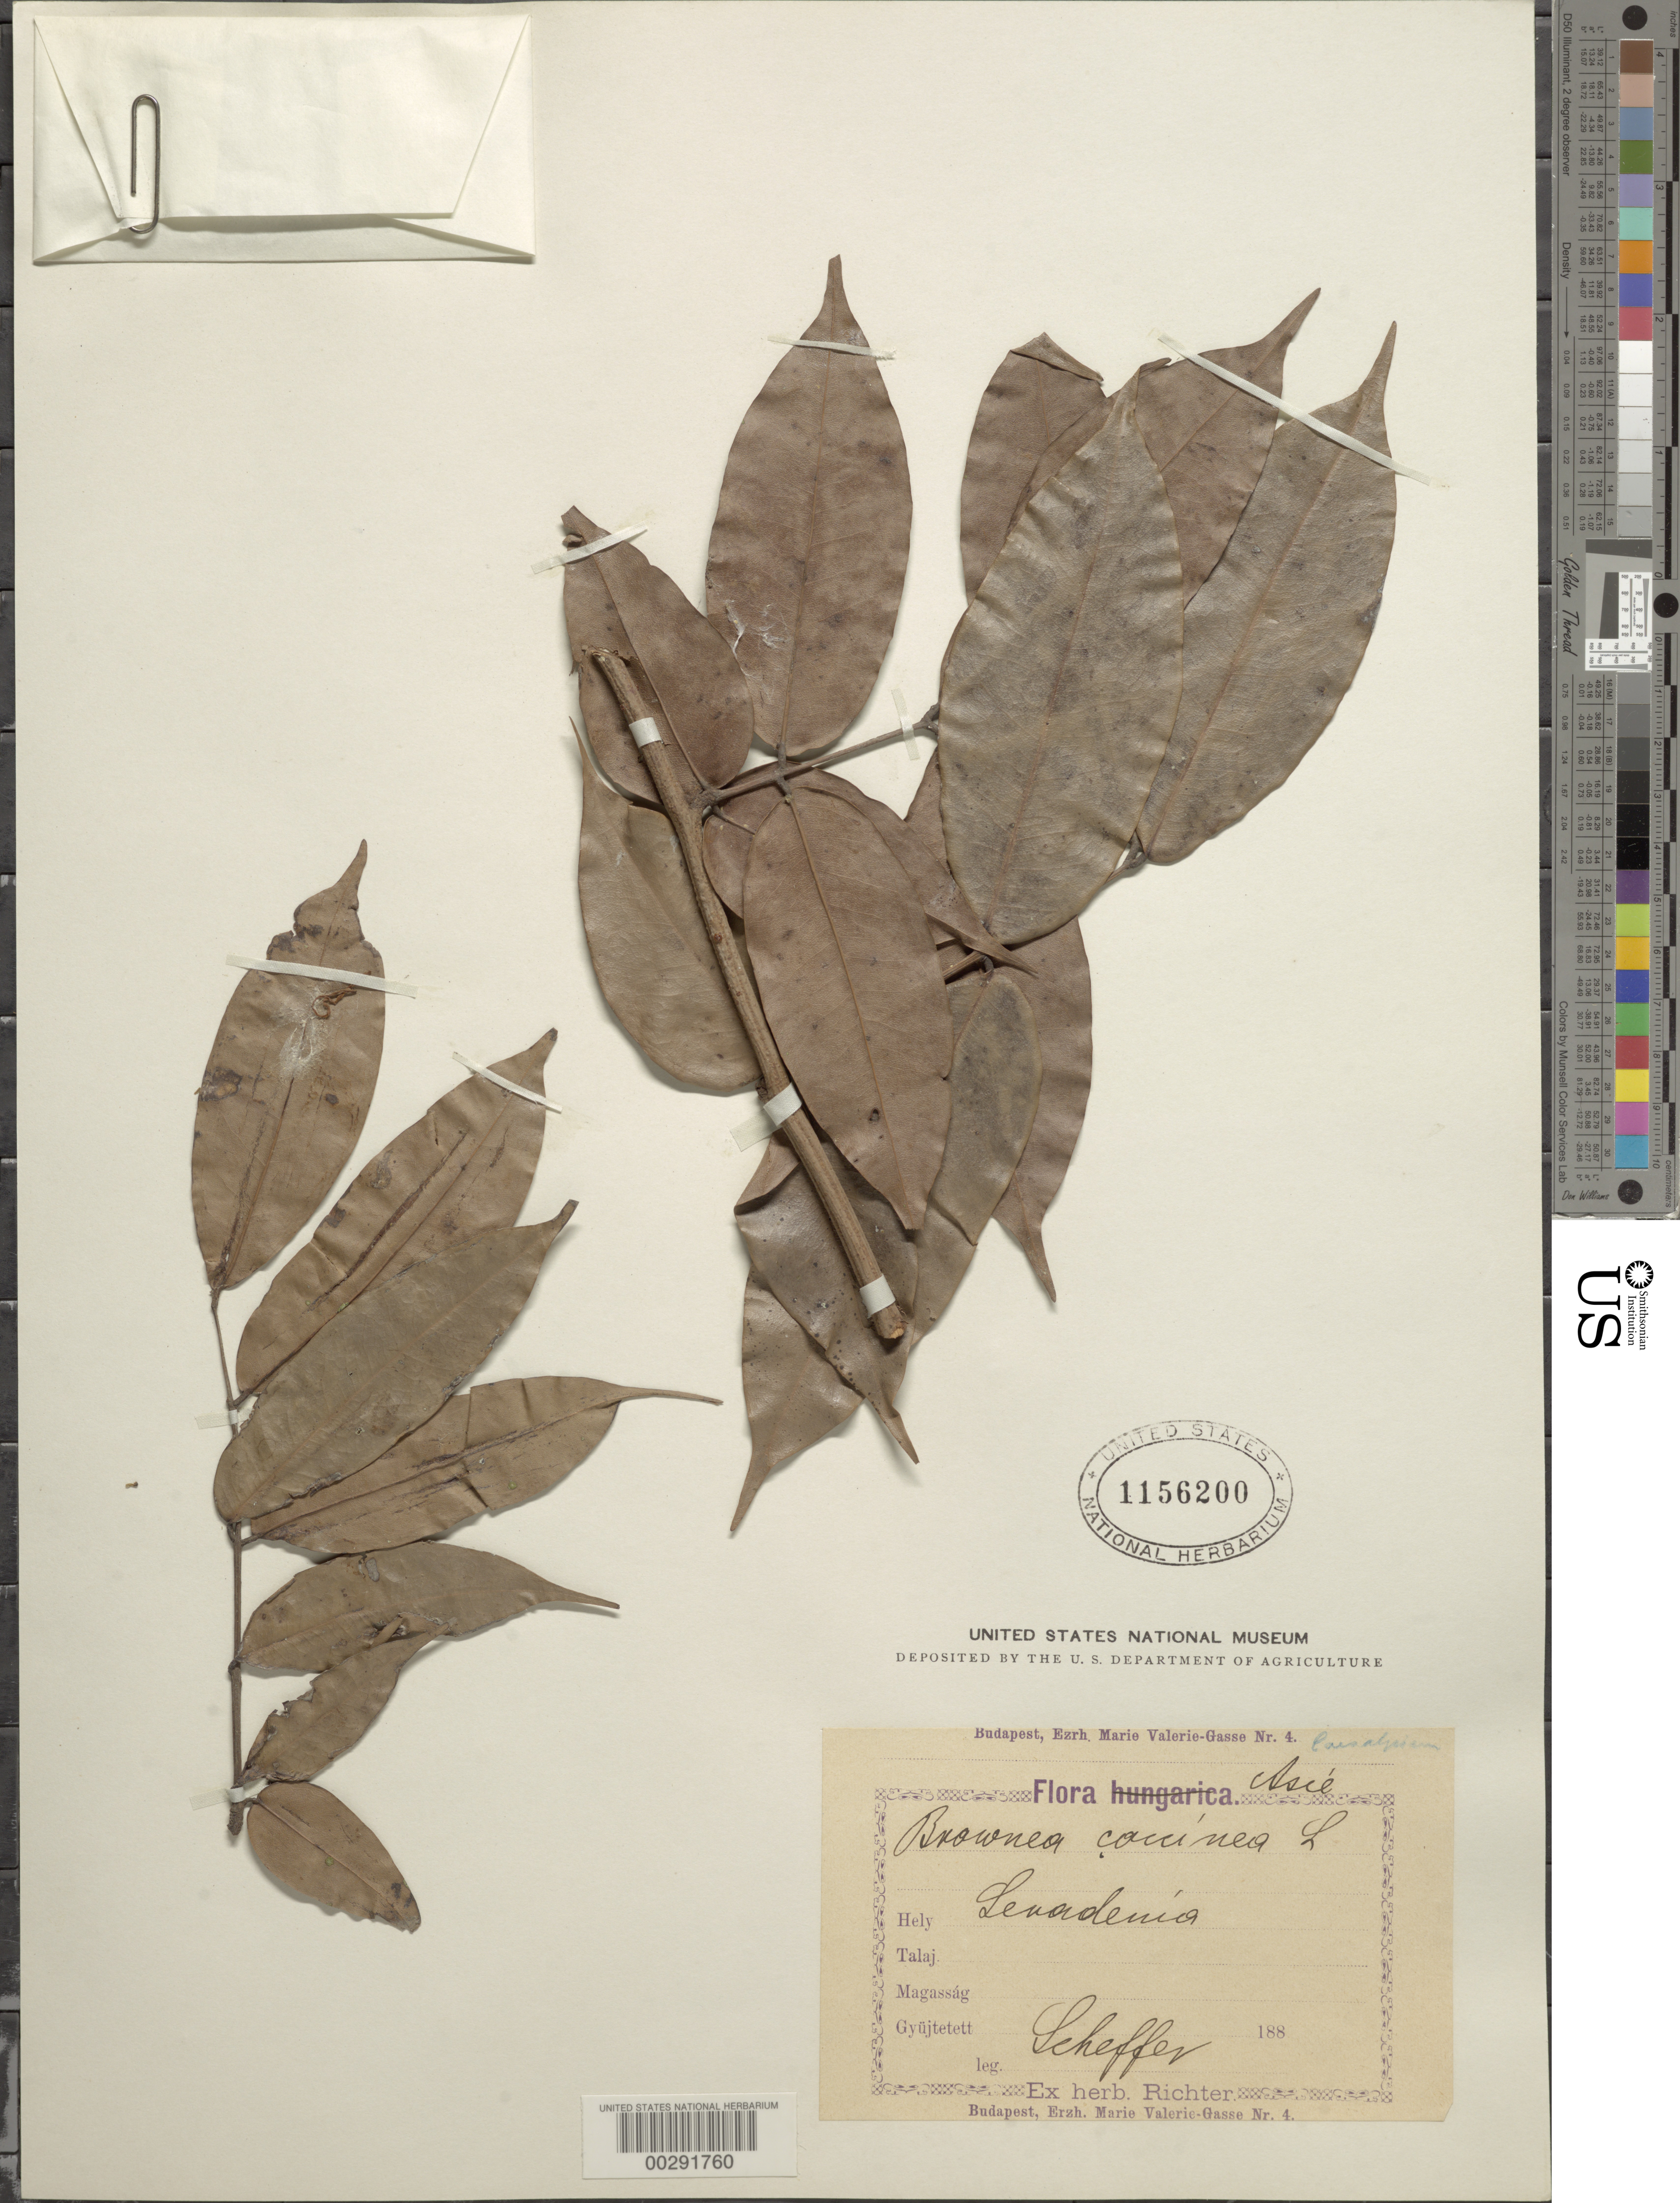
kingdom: Plantae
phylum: Tracheophyta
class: Magnoliopsida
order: Fabales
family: Fabaceae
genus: Brownea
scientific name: Brownea coccinea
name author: Jacq.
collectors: R. H. C. Scheffer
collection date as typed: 188-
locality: Lenadenia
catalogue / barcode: US 1156200